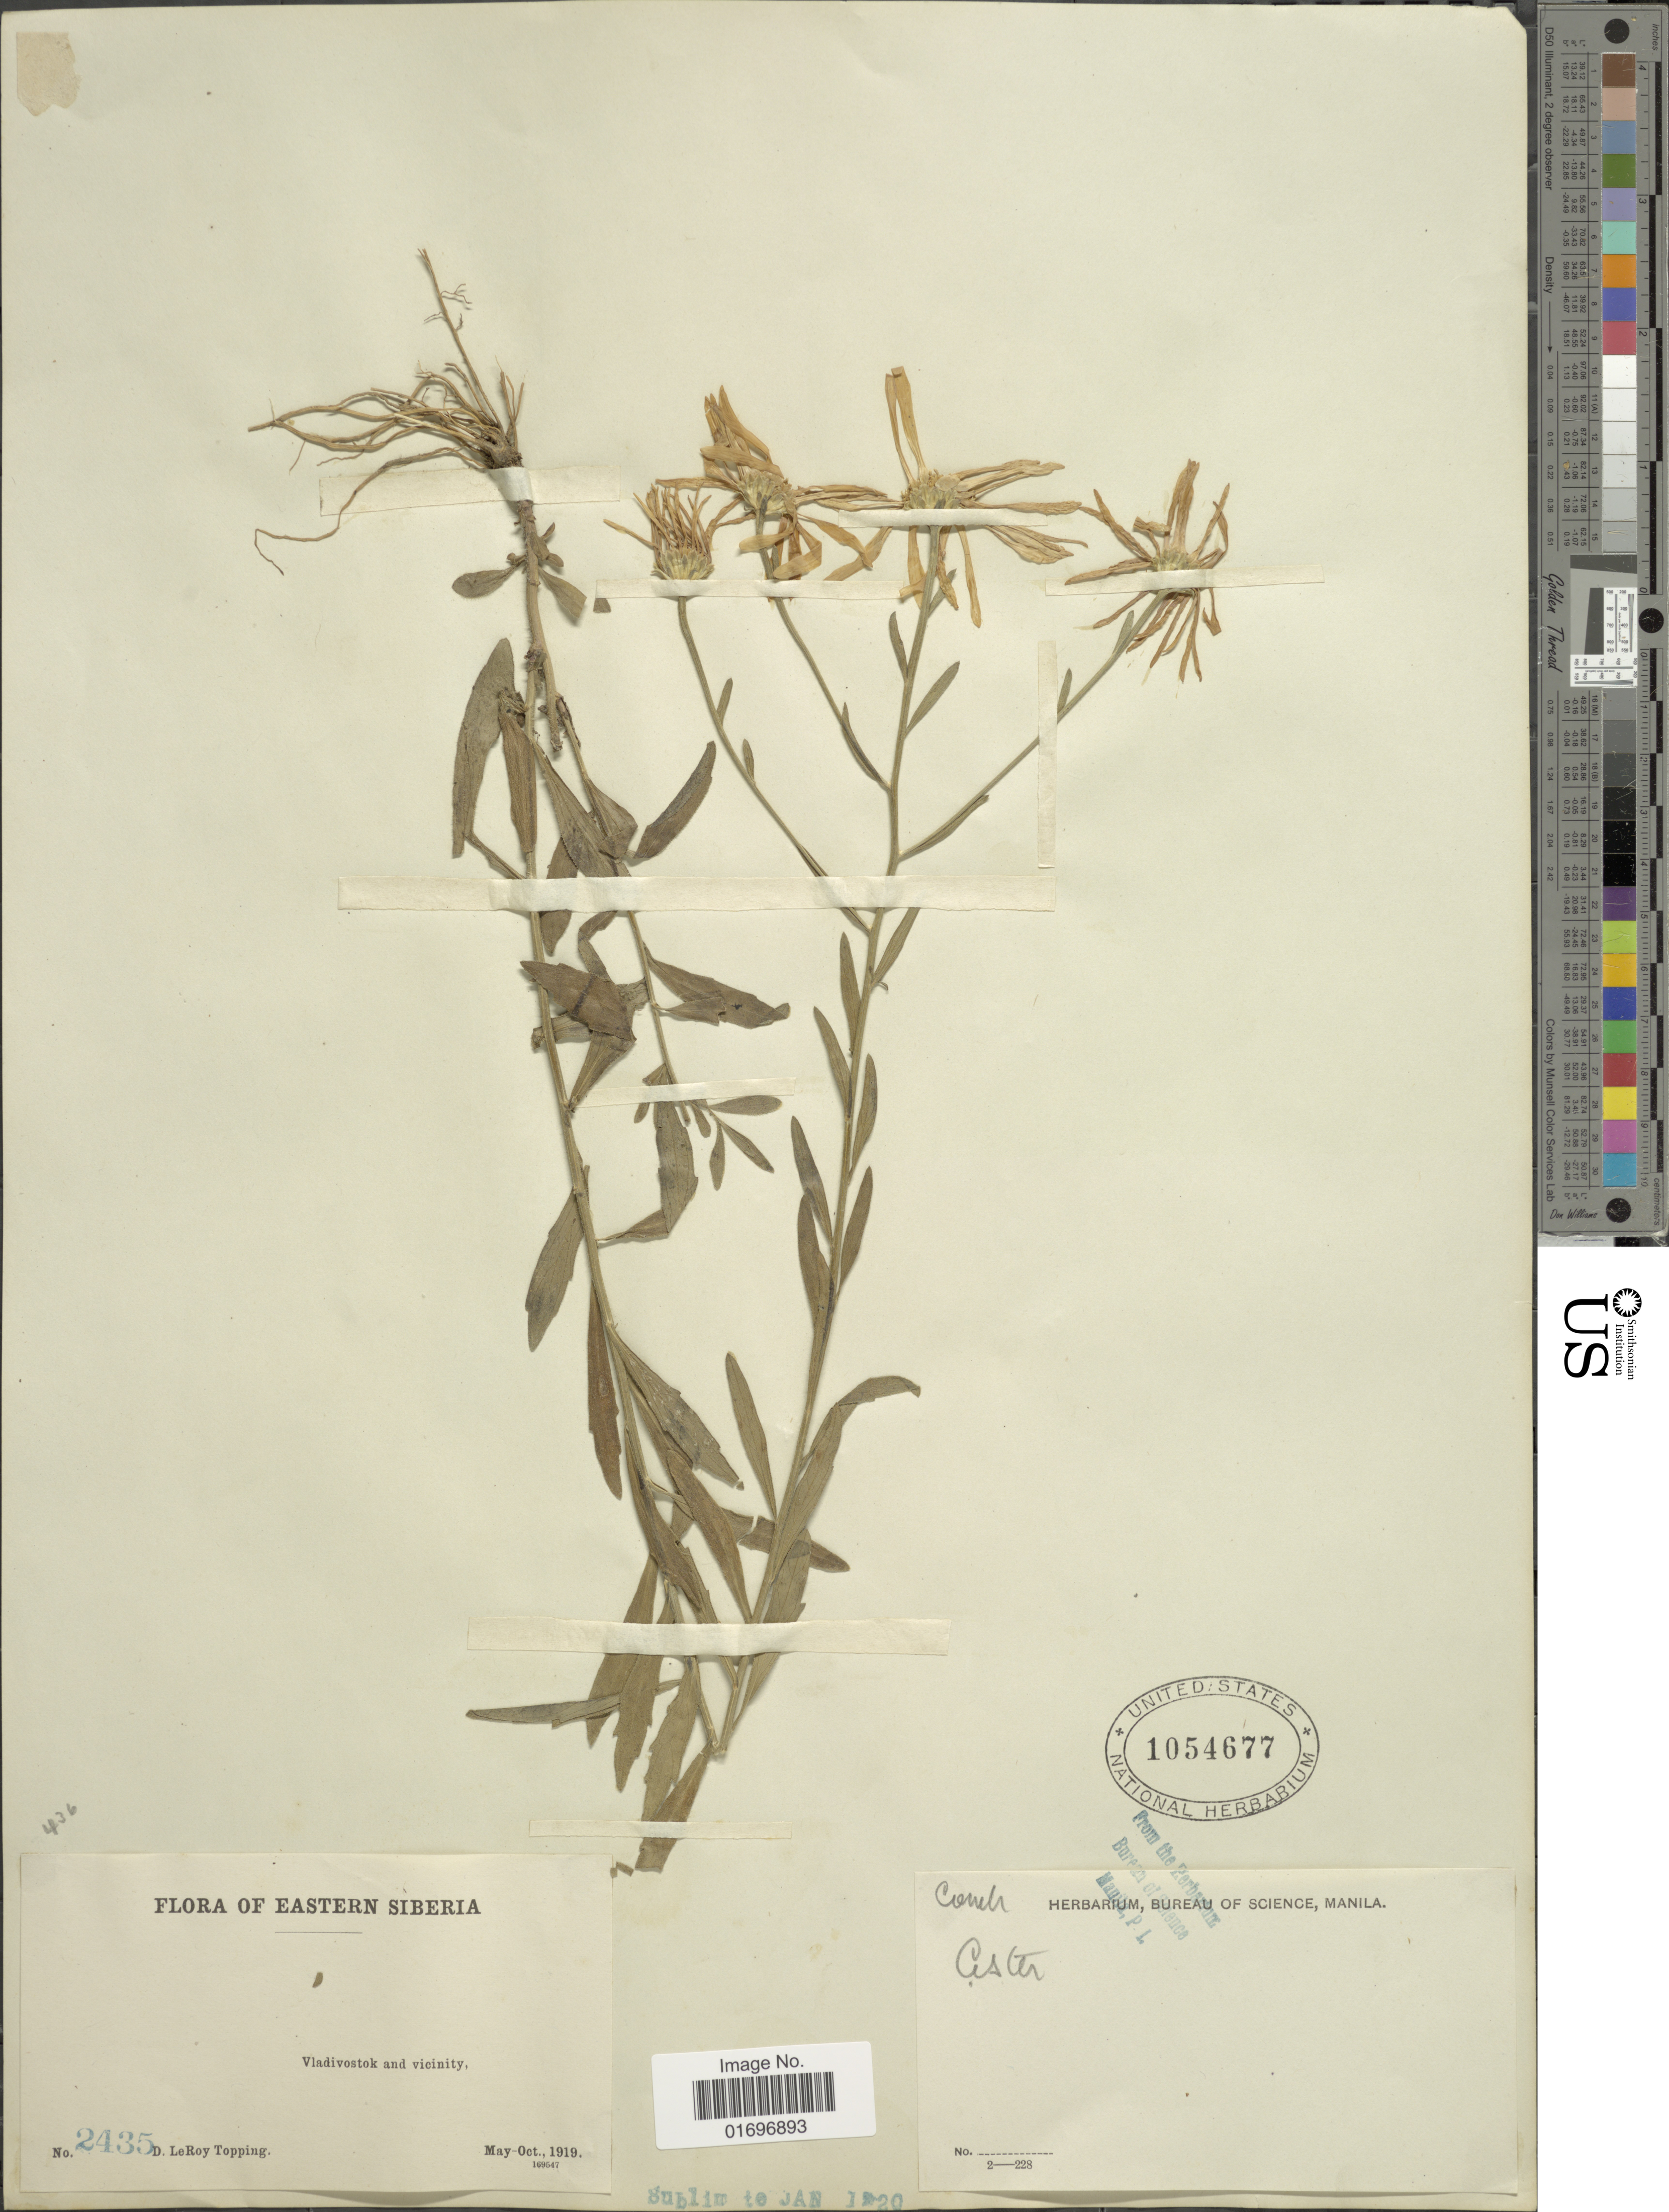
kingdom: Plantae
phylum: Tracheophyta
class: Magnoliopsida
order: Asterales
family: Asteraceae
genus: Aster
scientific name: Aster sp.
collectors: D. L. Topping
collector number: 2435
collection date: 1919-05/1919-10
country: Russian Federation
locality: Eastern Siberia. Vladivostok and vicinity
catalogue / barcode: US 1054677